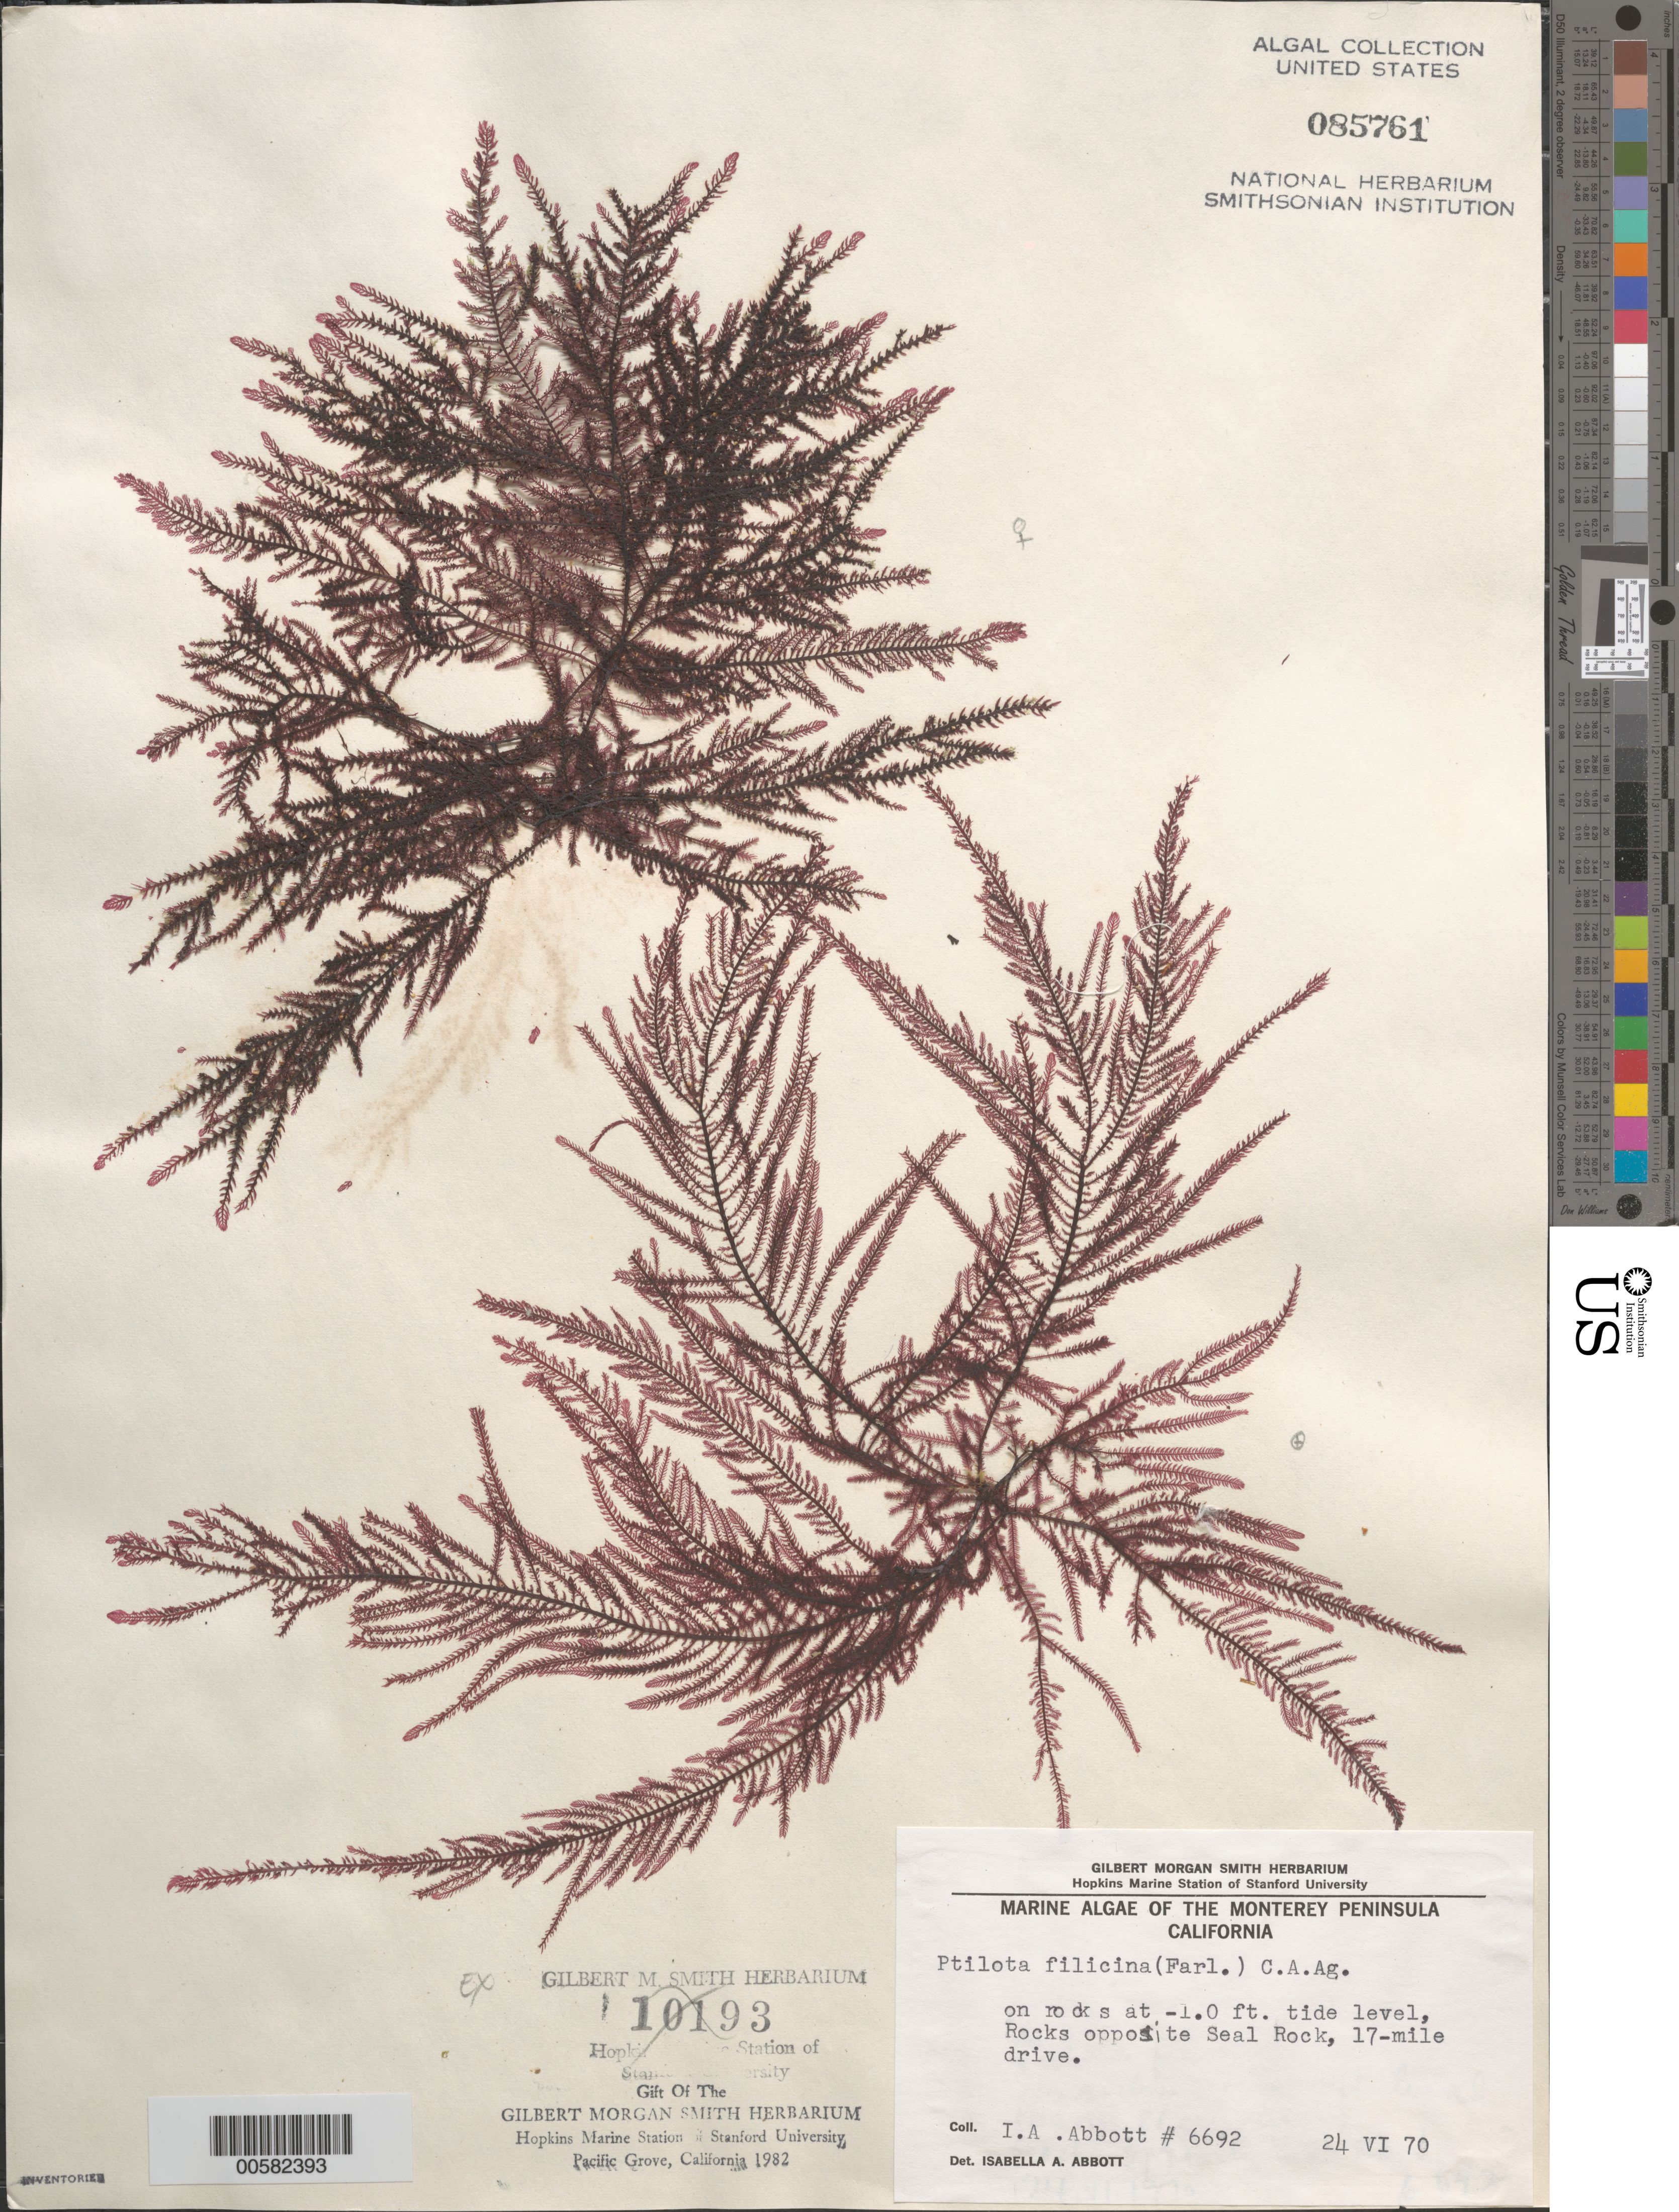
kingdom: Plantae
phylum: Rhodophyta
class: Florideophyceae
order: Ceramiales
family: Wrangeliaceae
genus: Ptilota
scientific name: Ptilota filicina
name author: J. Agardh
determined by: Abbott, Isabella A.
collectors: I. A. Abbott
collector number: IAA 6692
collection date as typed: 24 Jun 1970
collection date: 1970-06-24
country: United States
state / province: California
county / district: Monterey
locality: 17-Mile Drive, opposite Seal Rock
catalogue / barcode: US 85761